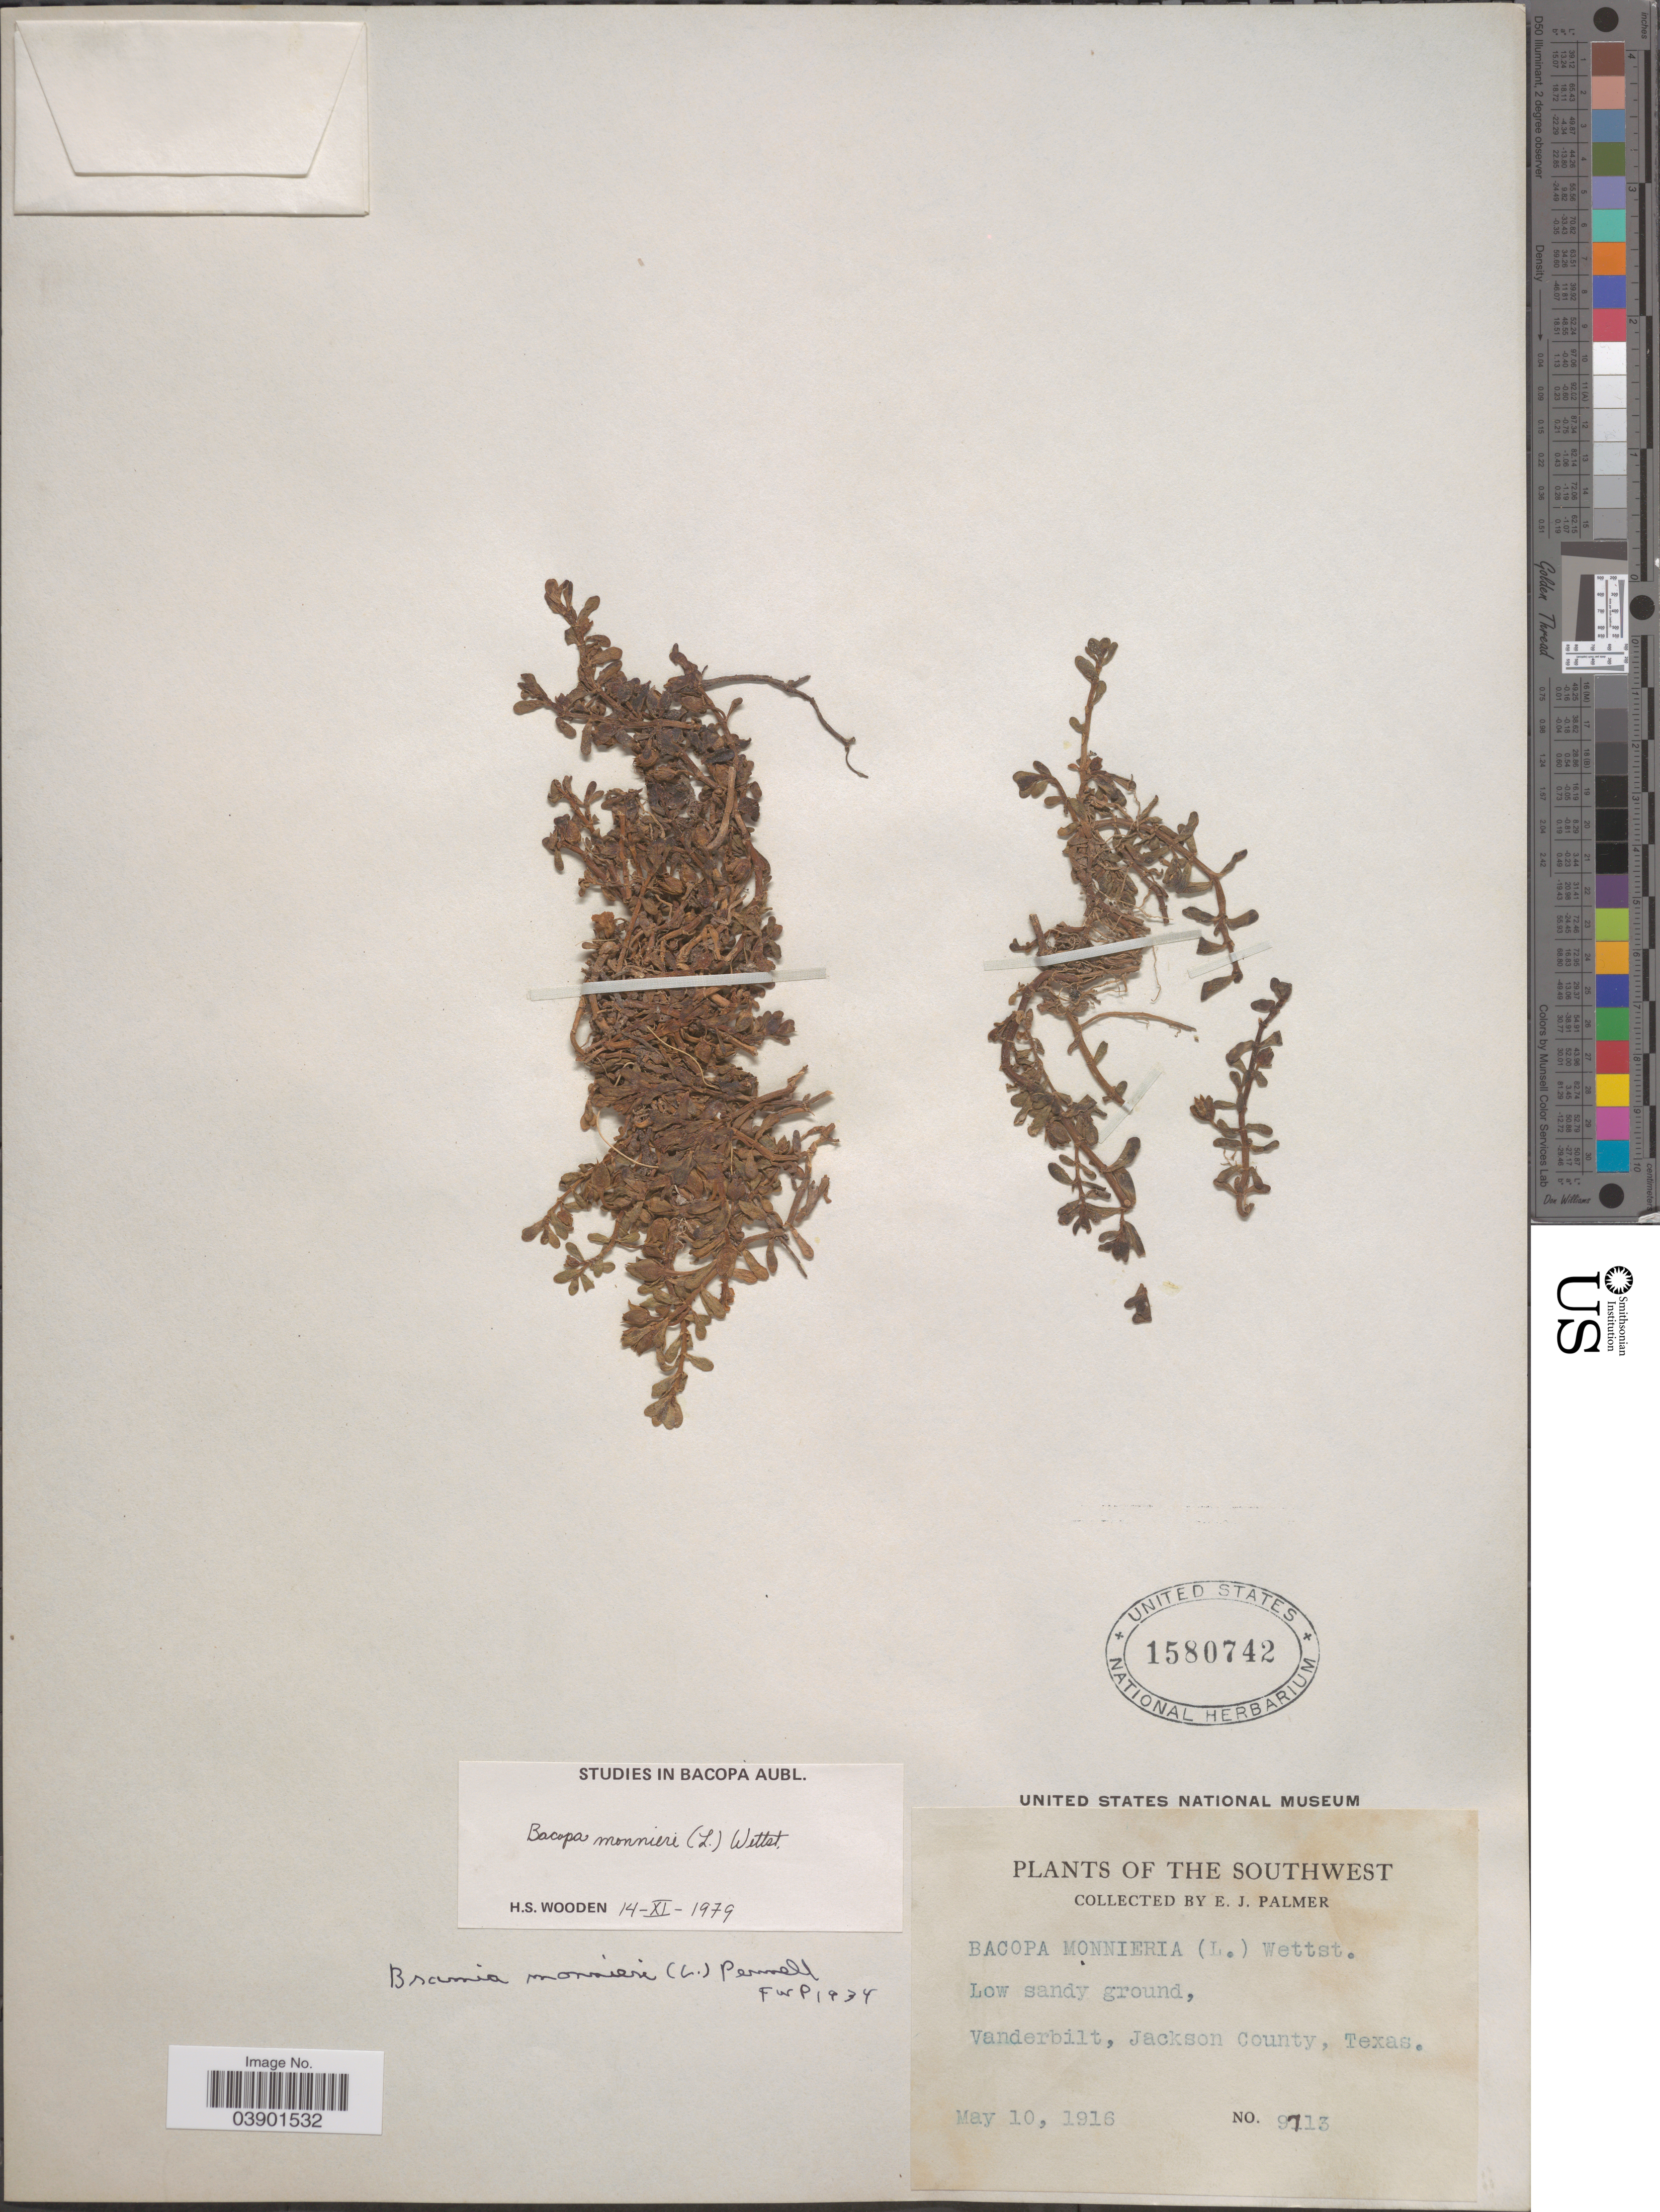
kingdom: Plantae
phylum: Tracheophyta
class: Magnoliopsida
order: Lamiales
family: Plantaginaceae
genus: Bacopa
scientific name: Bacopa monnieri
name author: (L.) Pennell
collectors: E. J. Palmer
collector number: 9713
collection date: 1916-05-10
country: United States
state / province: Texas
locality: The Southwest. Vanderbilt, Jackson County.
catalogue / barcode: US 1580742